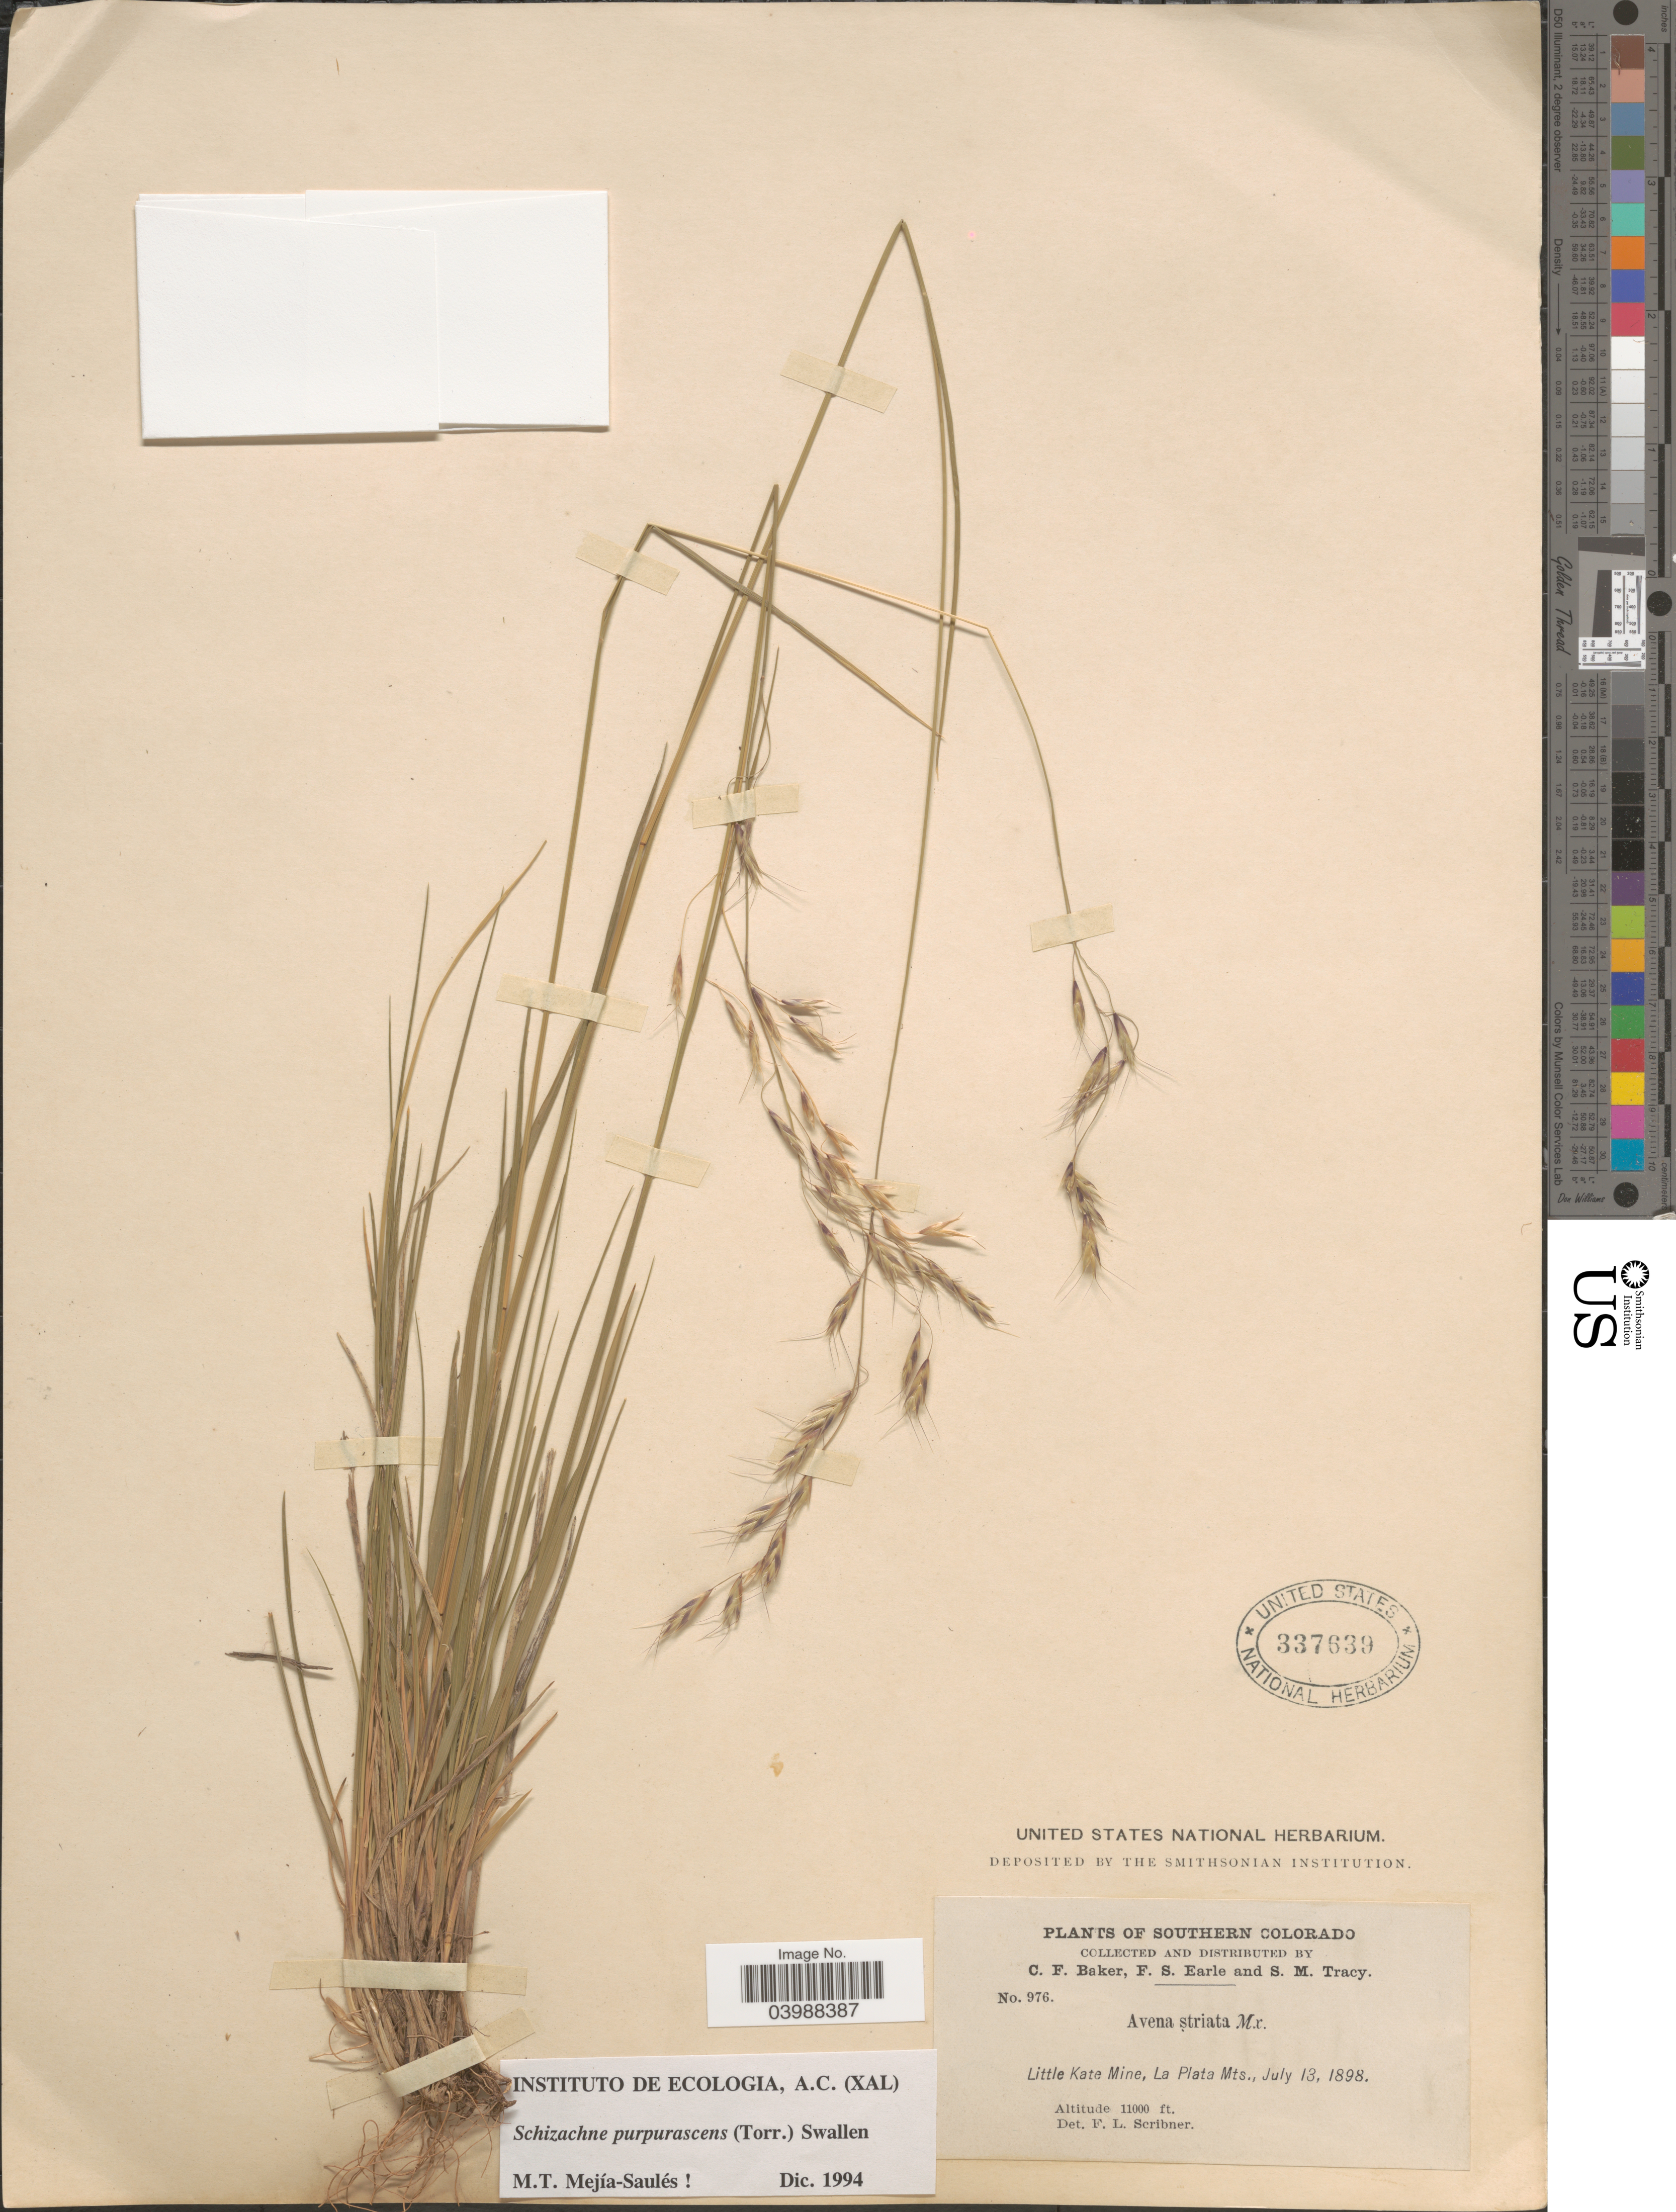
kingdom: Plantae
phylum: Tracheophyta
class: Liliopsida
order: Poales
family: Poaceae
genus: Schizachne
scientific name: Schizachne purpurascens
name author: (Torr.) Swallen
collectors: C. F. Baker, F. S. Earle & S. M. Tracy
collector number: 976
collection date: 1898-07-13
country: United States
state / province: Colorado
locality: Southern Colorado. Little Kate Mine, La Plata Mts.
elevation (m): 335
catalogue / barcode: US 337639